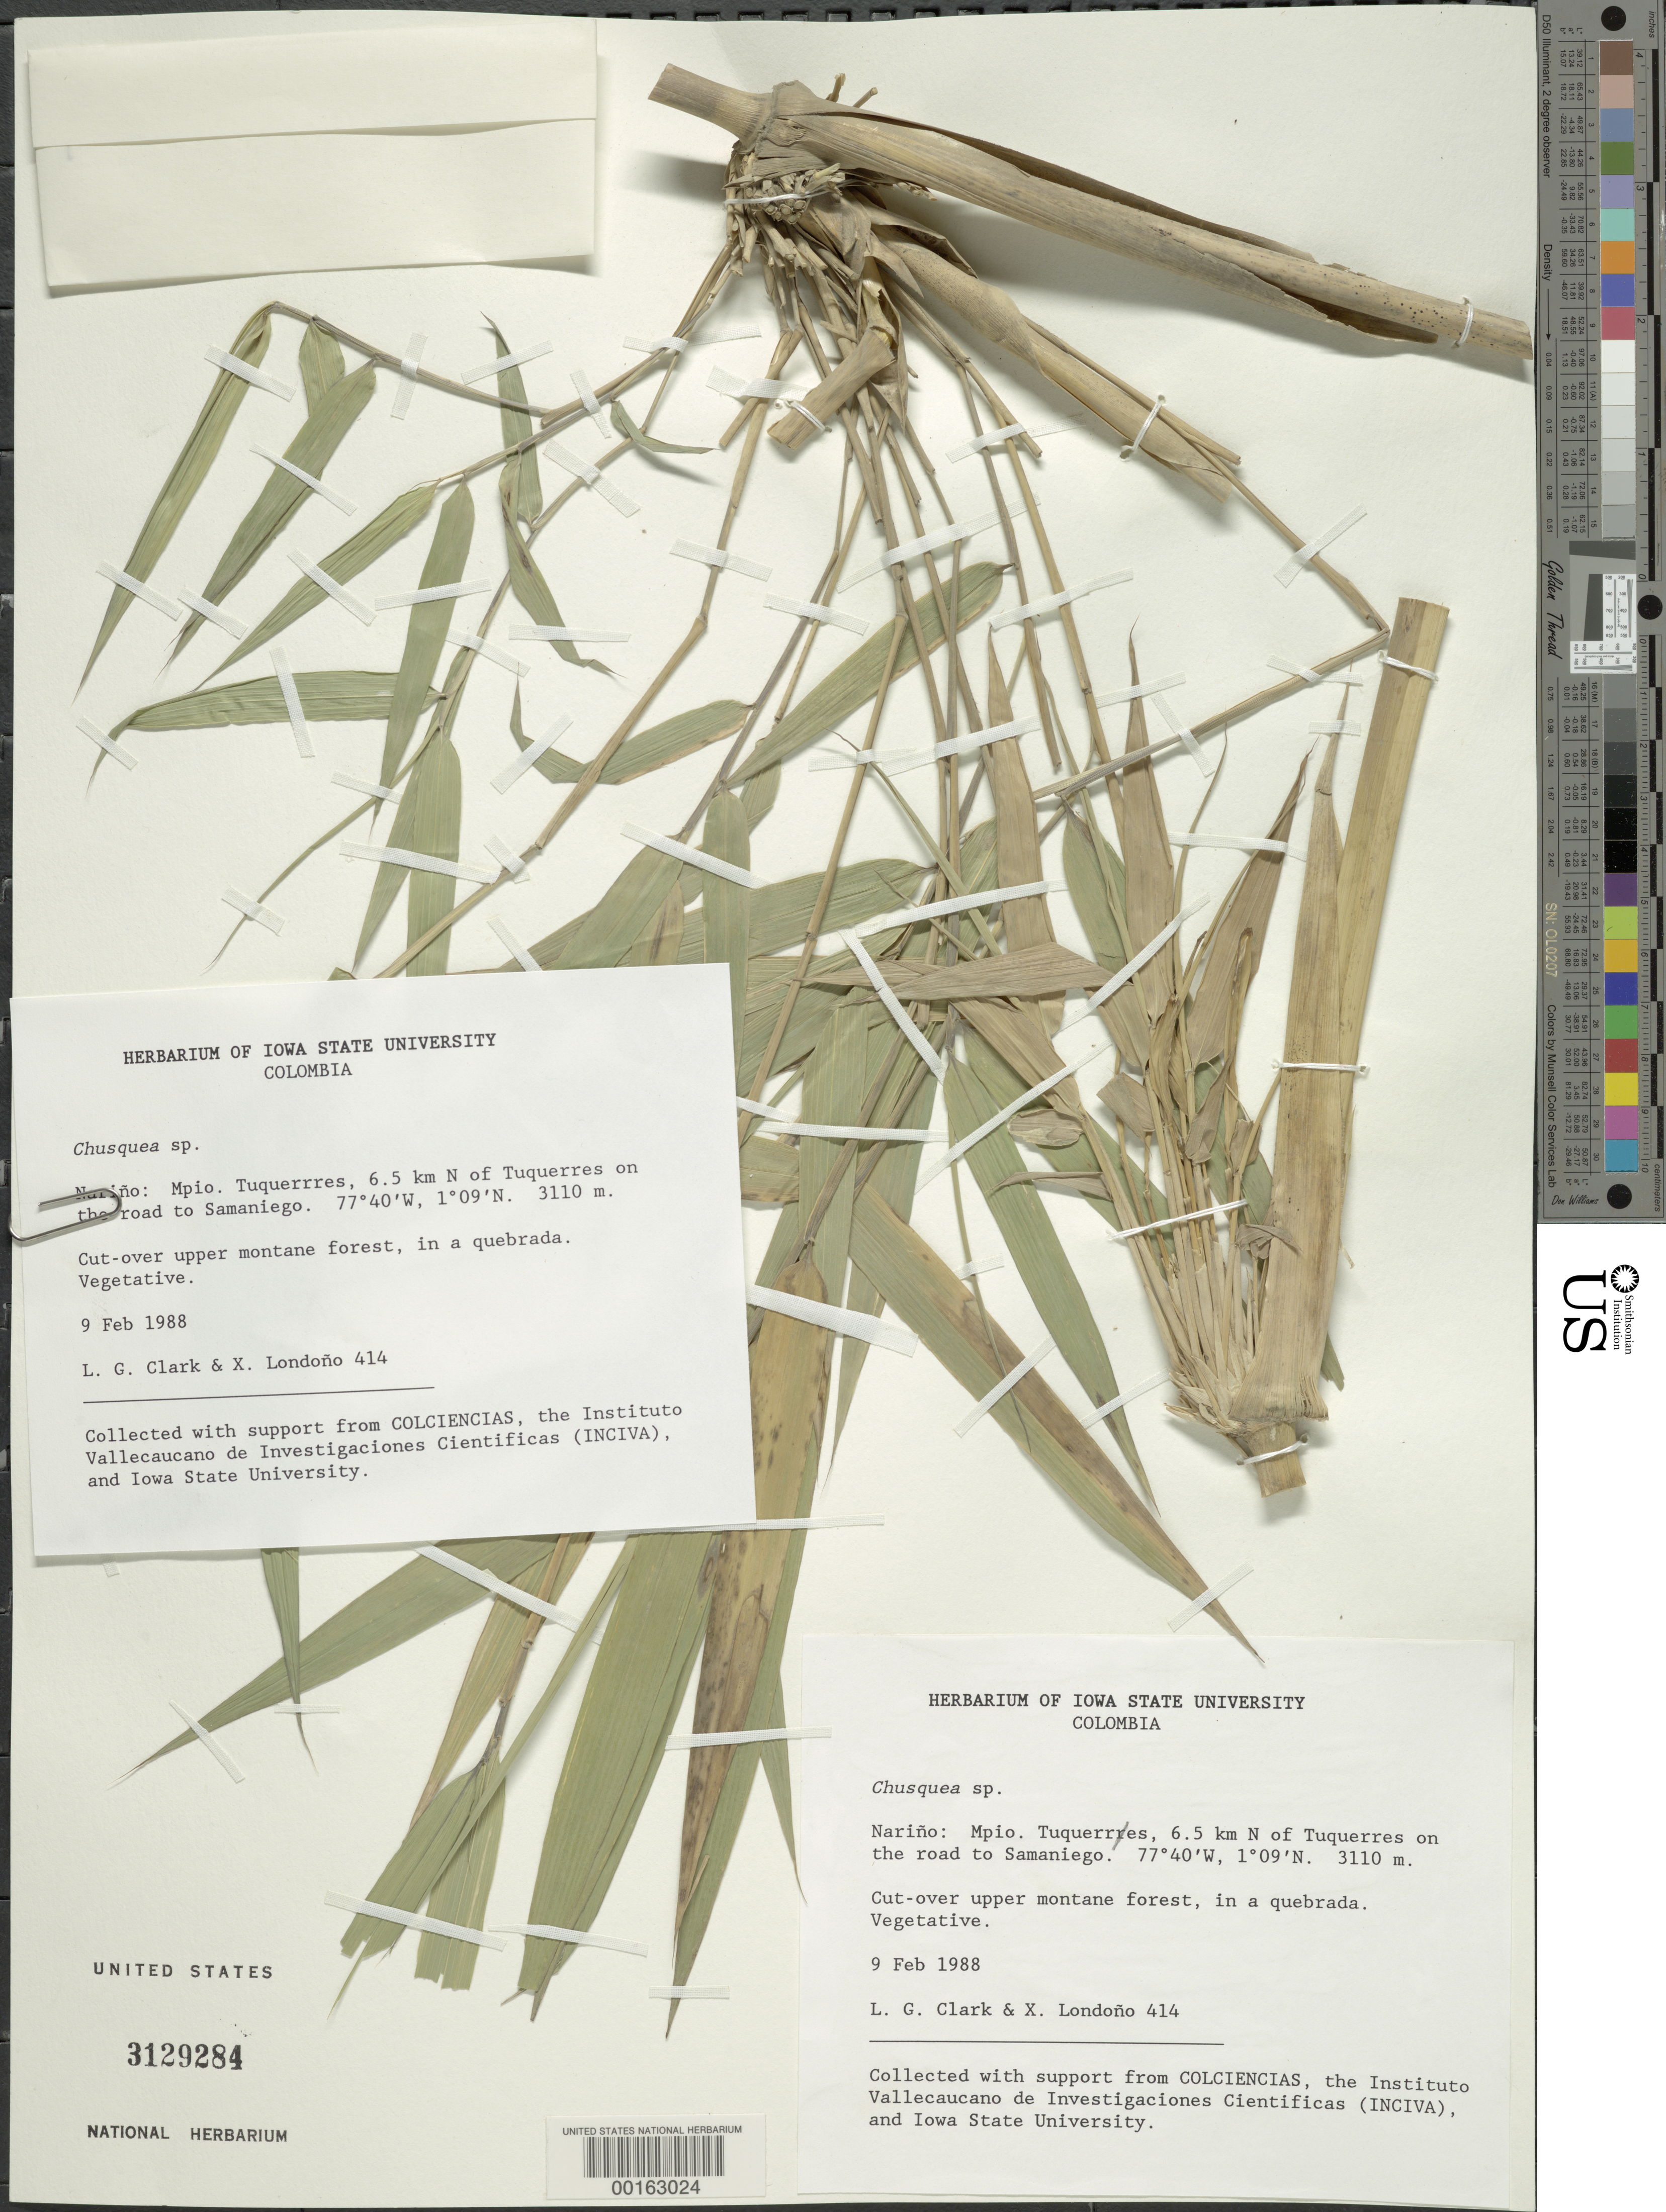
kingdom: Plantae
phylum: Tracheophyta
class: Liliopsida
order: Poales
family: Poaceae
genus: Chusquea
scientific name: Chusquea sp.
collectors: L. G. Clark & X. Londoño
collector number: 414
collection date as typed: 09 Feb 1988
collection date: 1988-02-09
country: Colombia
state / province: Nariño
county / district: Túquerres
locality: N of Tuquerres on the road to Samaniego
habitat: Cut-over upper montane forest, in a quebrada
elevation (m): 3110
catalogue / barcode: US 3129284